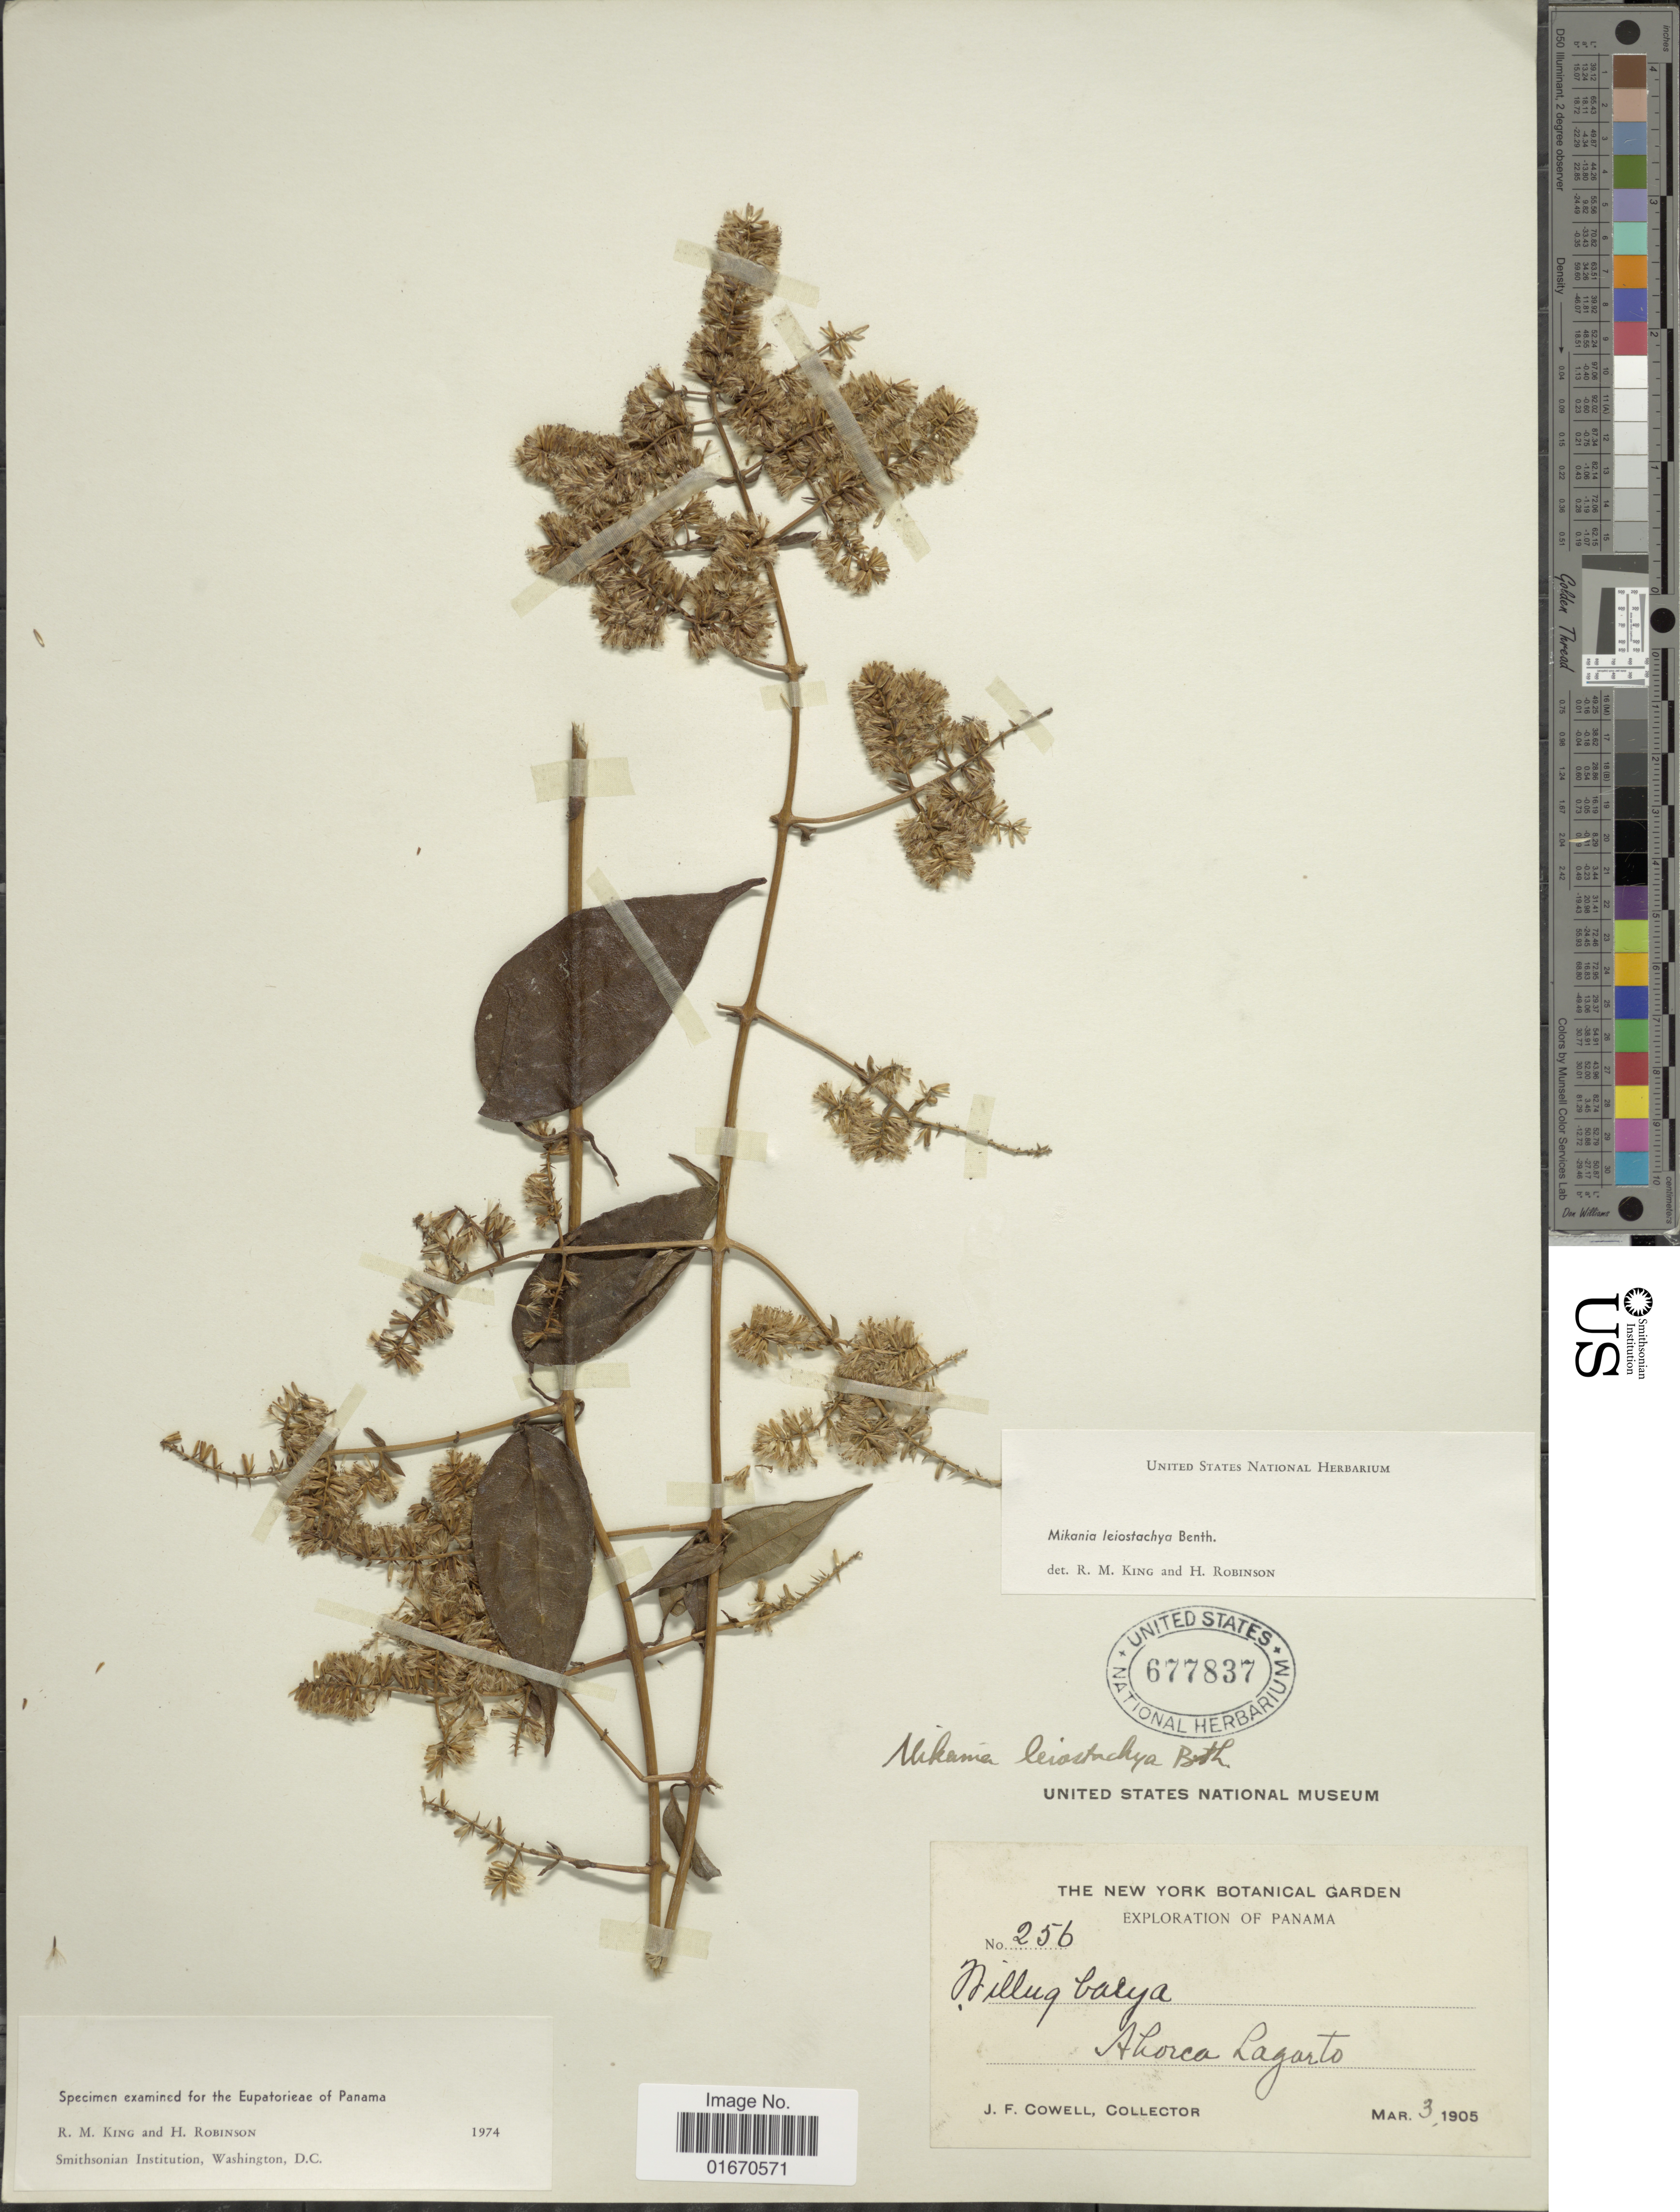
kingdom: Plantae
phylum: Tracheophyta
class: Magnoliopsida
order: Asterales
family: Asteraceae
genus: Mikania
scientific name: Mikania leiostachya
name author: Benth.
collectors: J. F. Cowell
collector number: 256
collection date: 1905-03-03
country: Panama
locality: Ahorca Lagarto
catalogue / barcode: US 677837